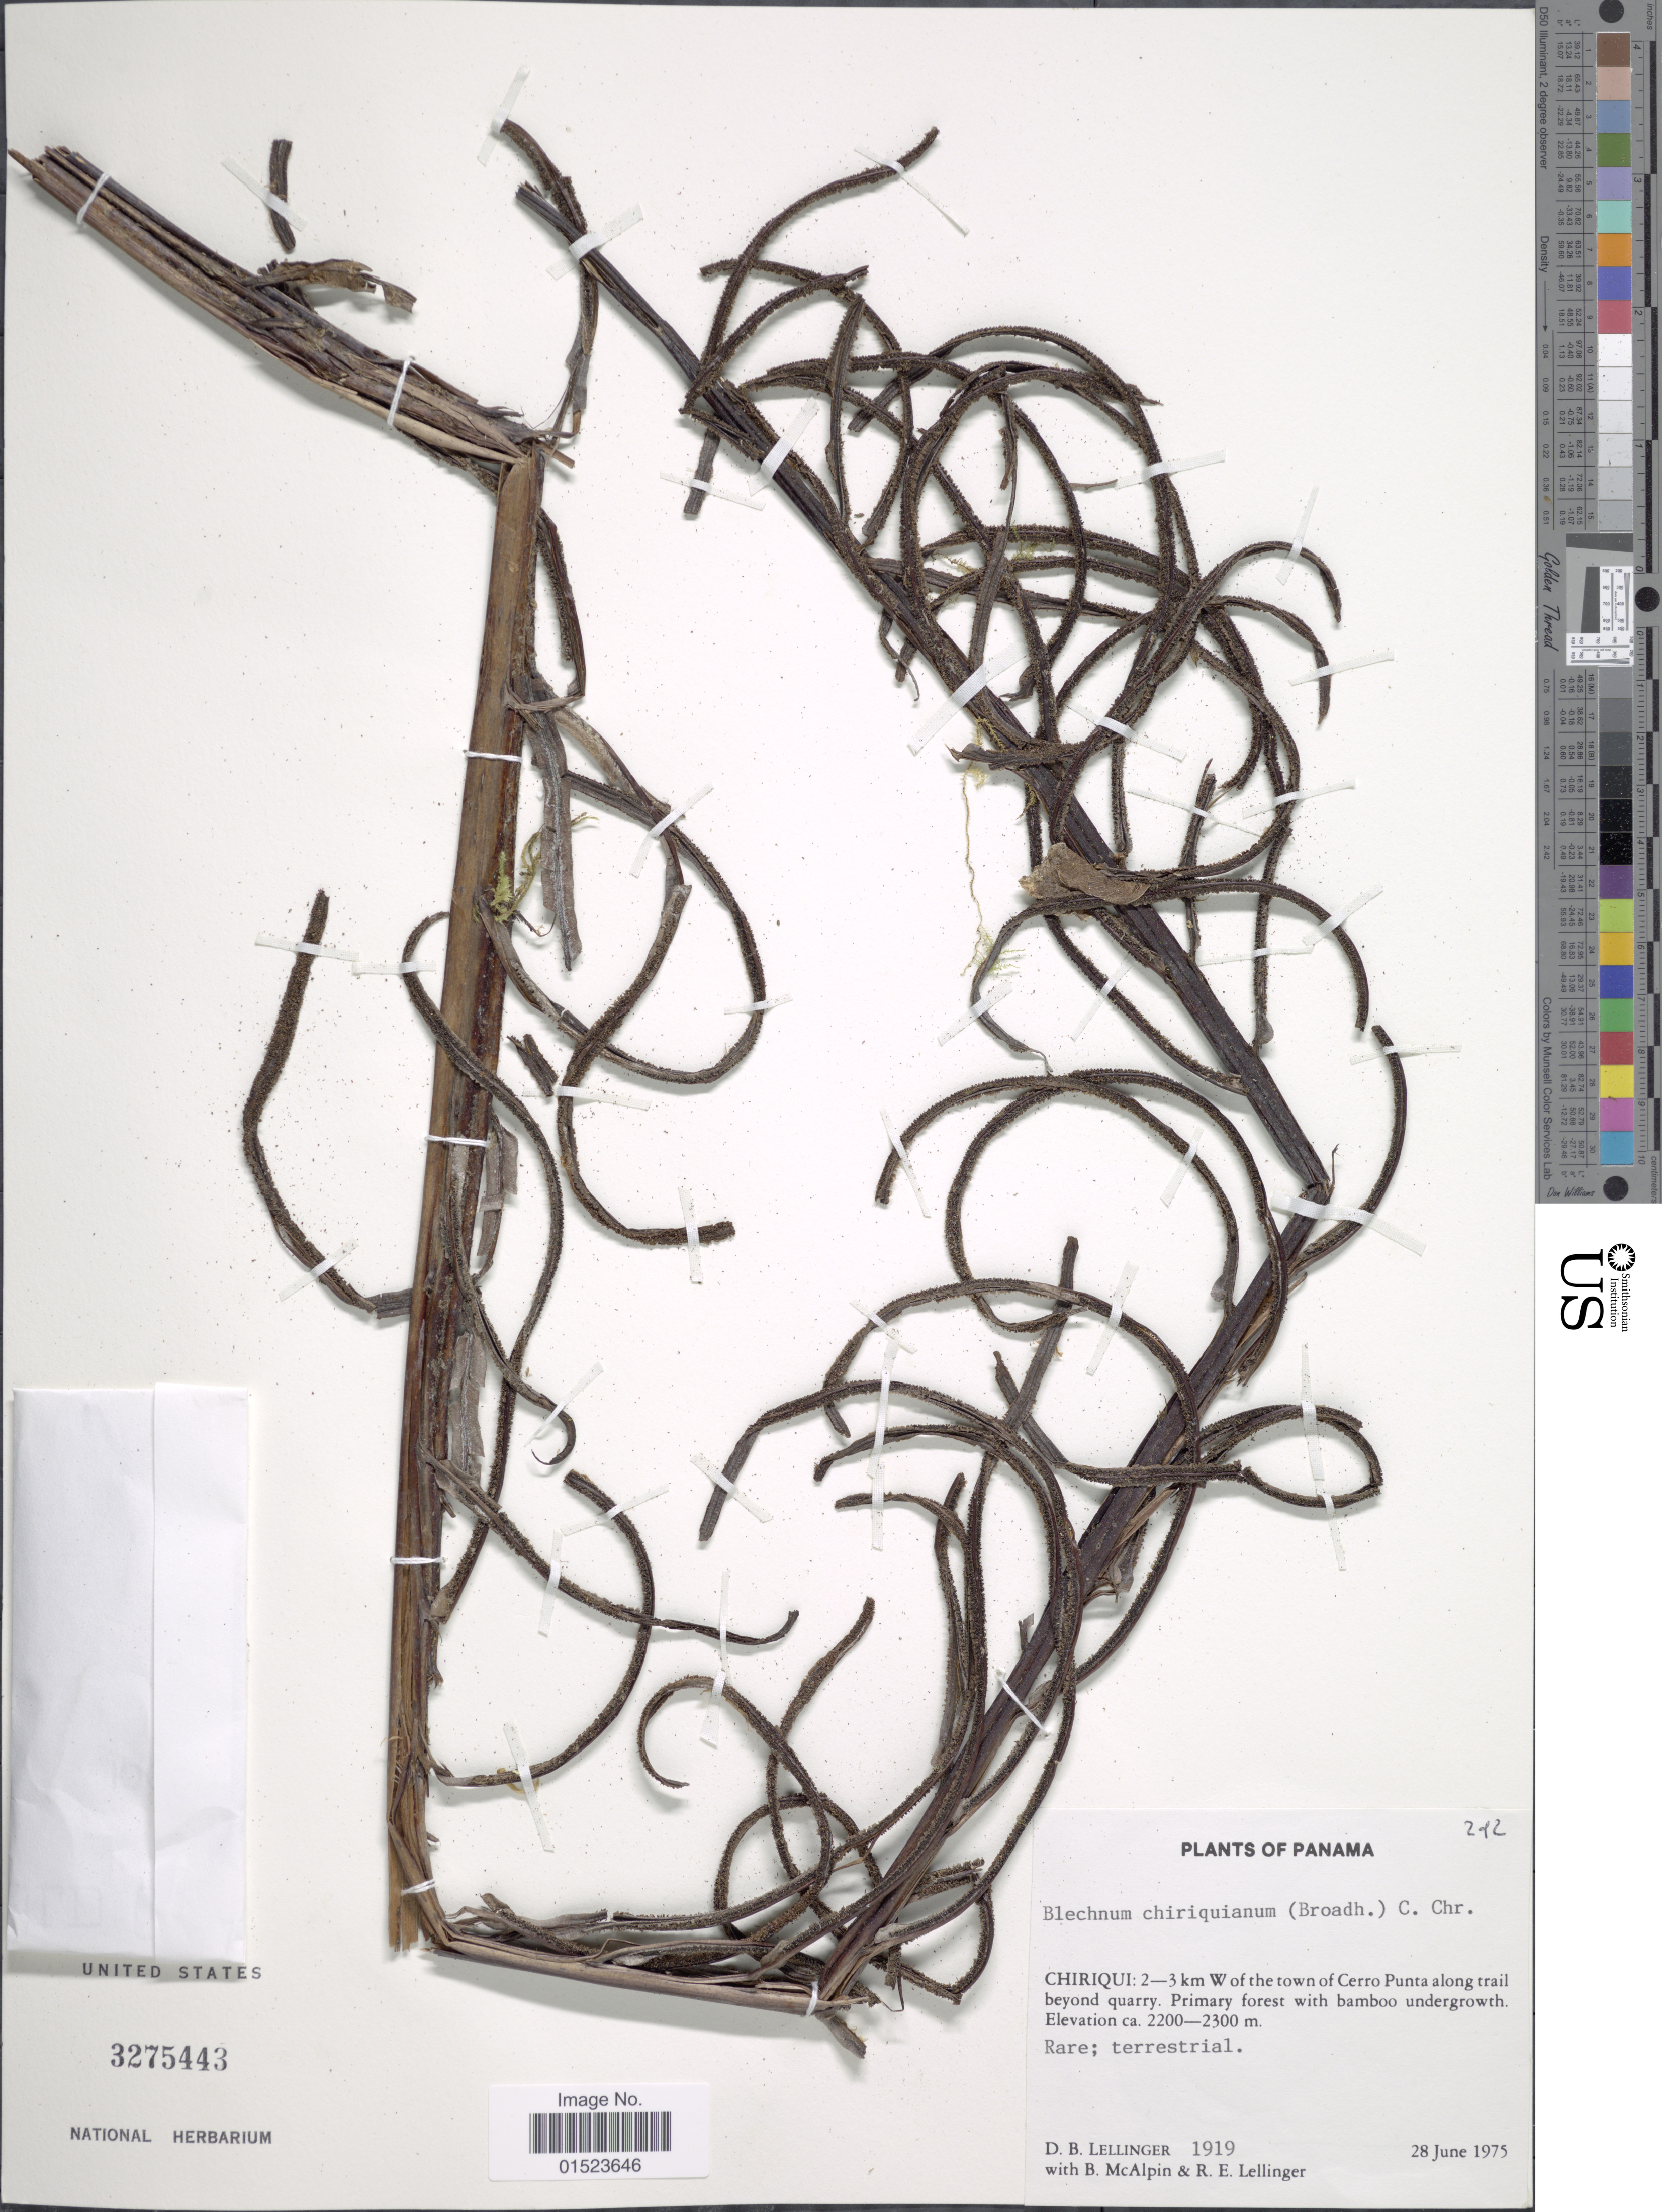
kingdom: Plantae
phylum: Tracheophyta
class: Polypodiopsida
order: Polypodiales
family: Blechnaceae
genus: Blechnum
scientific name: Blechnum chiriquanum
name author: (Broadh.) C. Chr.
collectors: D. B. Lellinger, B. McAlpin & R. E. Lellinger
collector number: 1919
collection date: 1975-06-28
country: Panama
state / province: Chiriqui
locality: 2-3 km W of the town of Cerro Punta along trail beyond quarry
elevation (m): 2200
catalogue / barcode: US 3275443